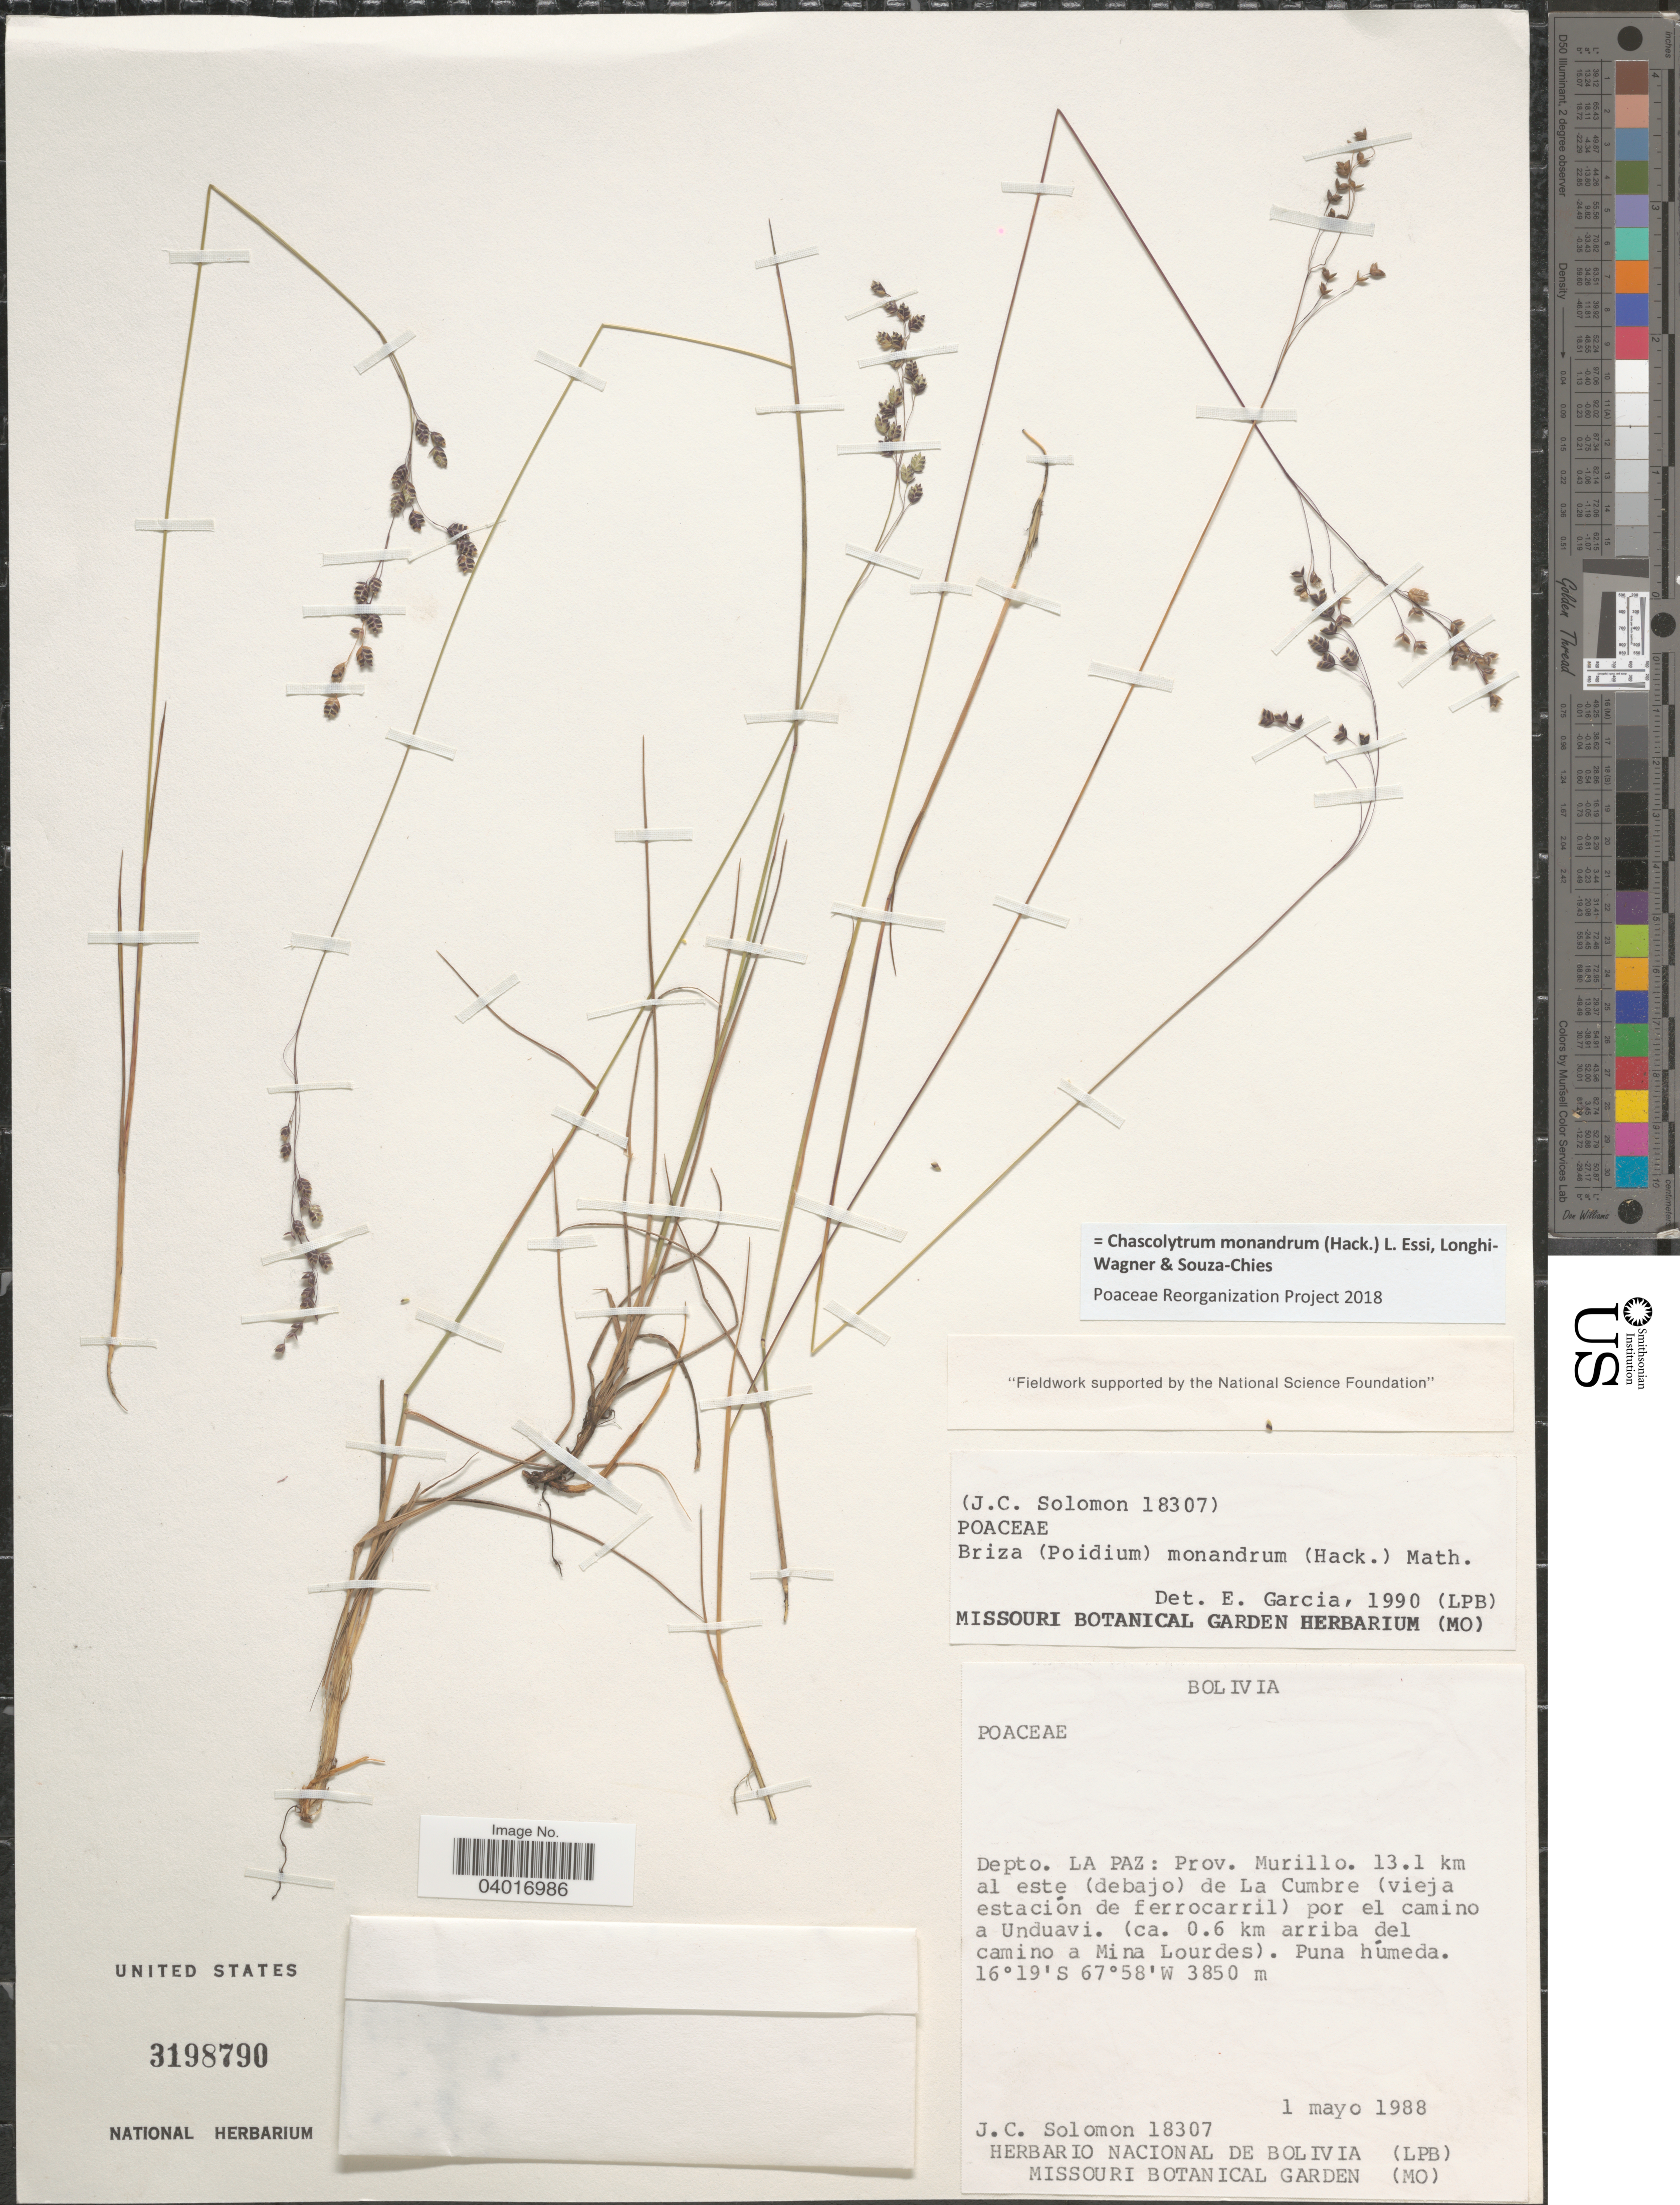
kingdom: Plantae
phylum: Tracheophyta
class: Liliopsida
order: Poales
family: Poaceae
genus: Chascolytrum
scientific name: Chascolytrum monandrum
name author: (Hack.) L. Essi et al.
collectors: J. C. Solomon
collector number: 18307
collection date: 1988-05-01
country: Bolivia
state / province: La Paz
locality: Depto. La Paz: Prov. Murillo. 13.1 km al este (debajo) de La Cumbre (vieja estación de ferrocarril) por el camino a Unduavi. (ca. 0.6 km arriba del camino a Mina Lourdes).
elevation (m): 3850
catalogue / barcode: US 3198790